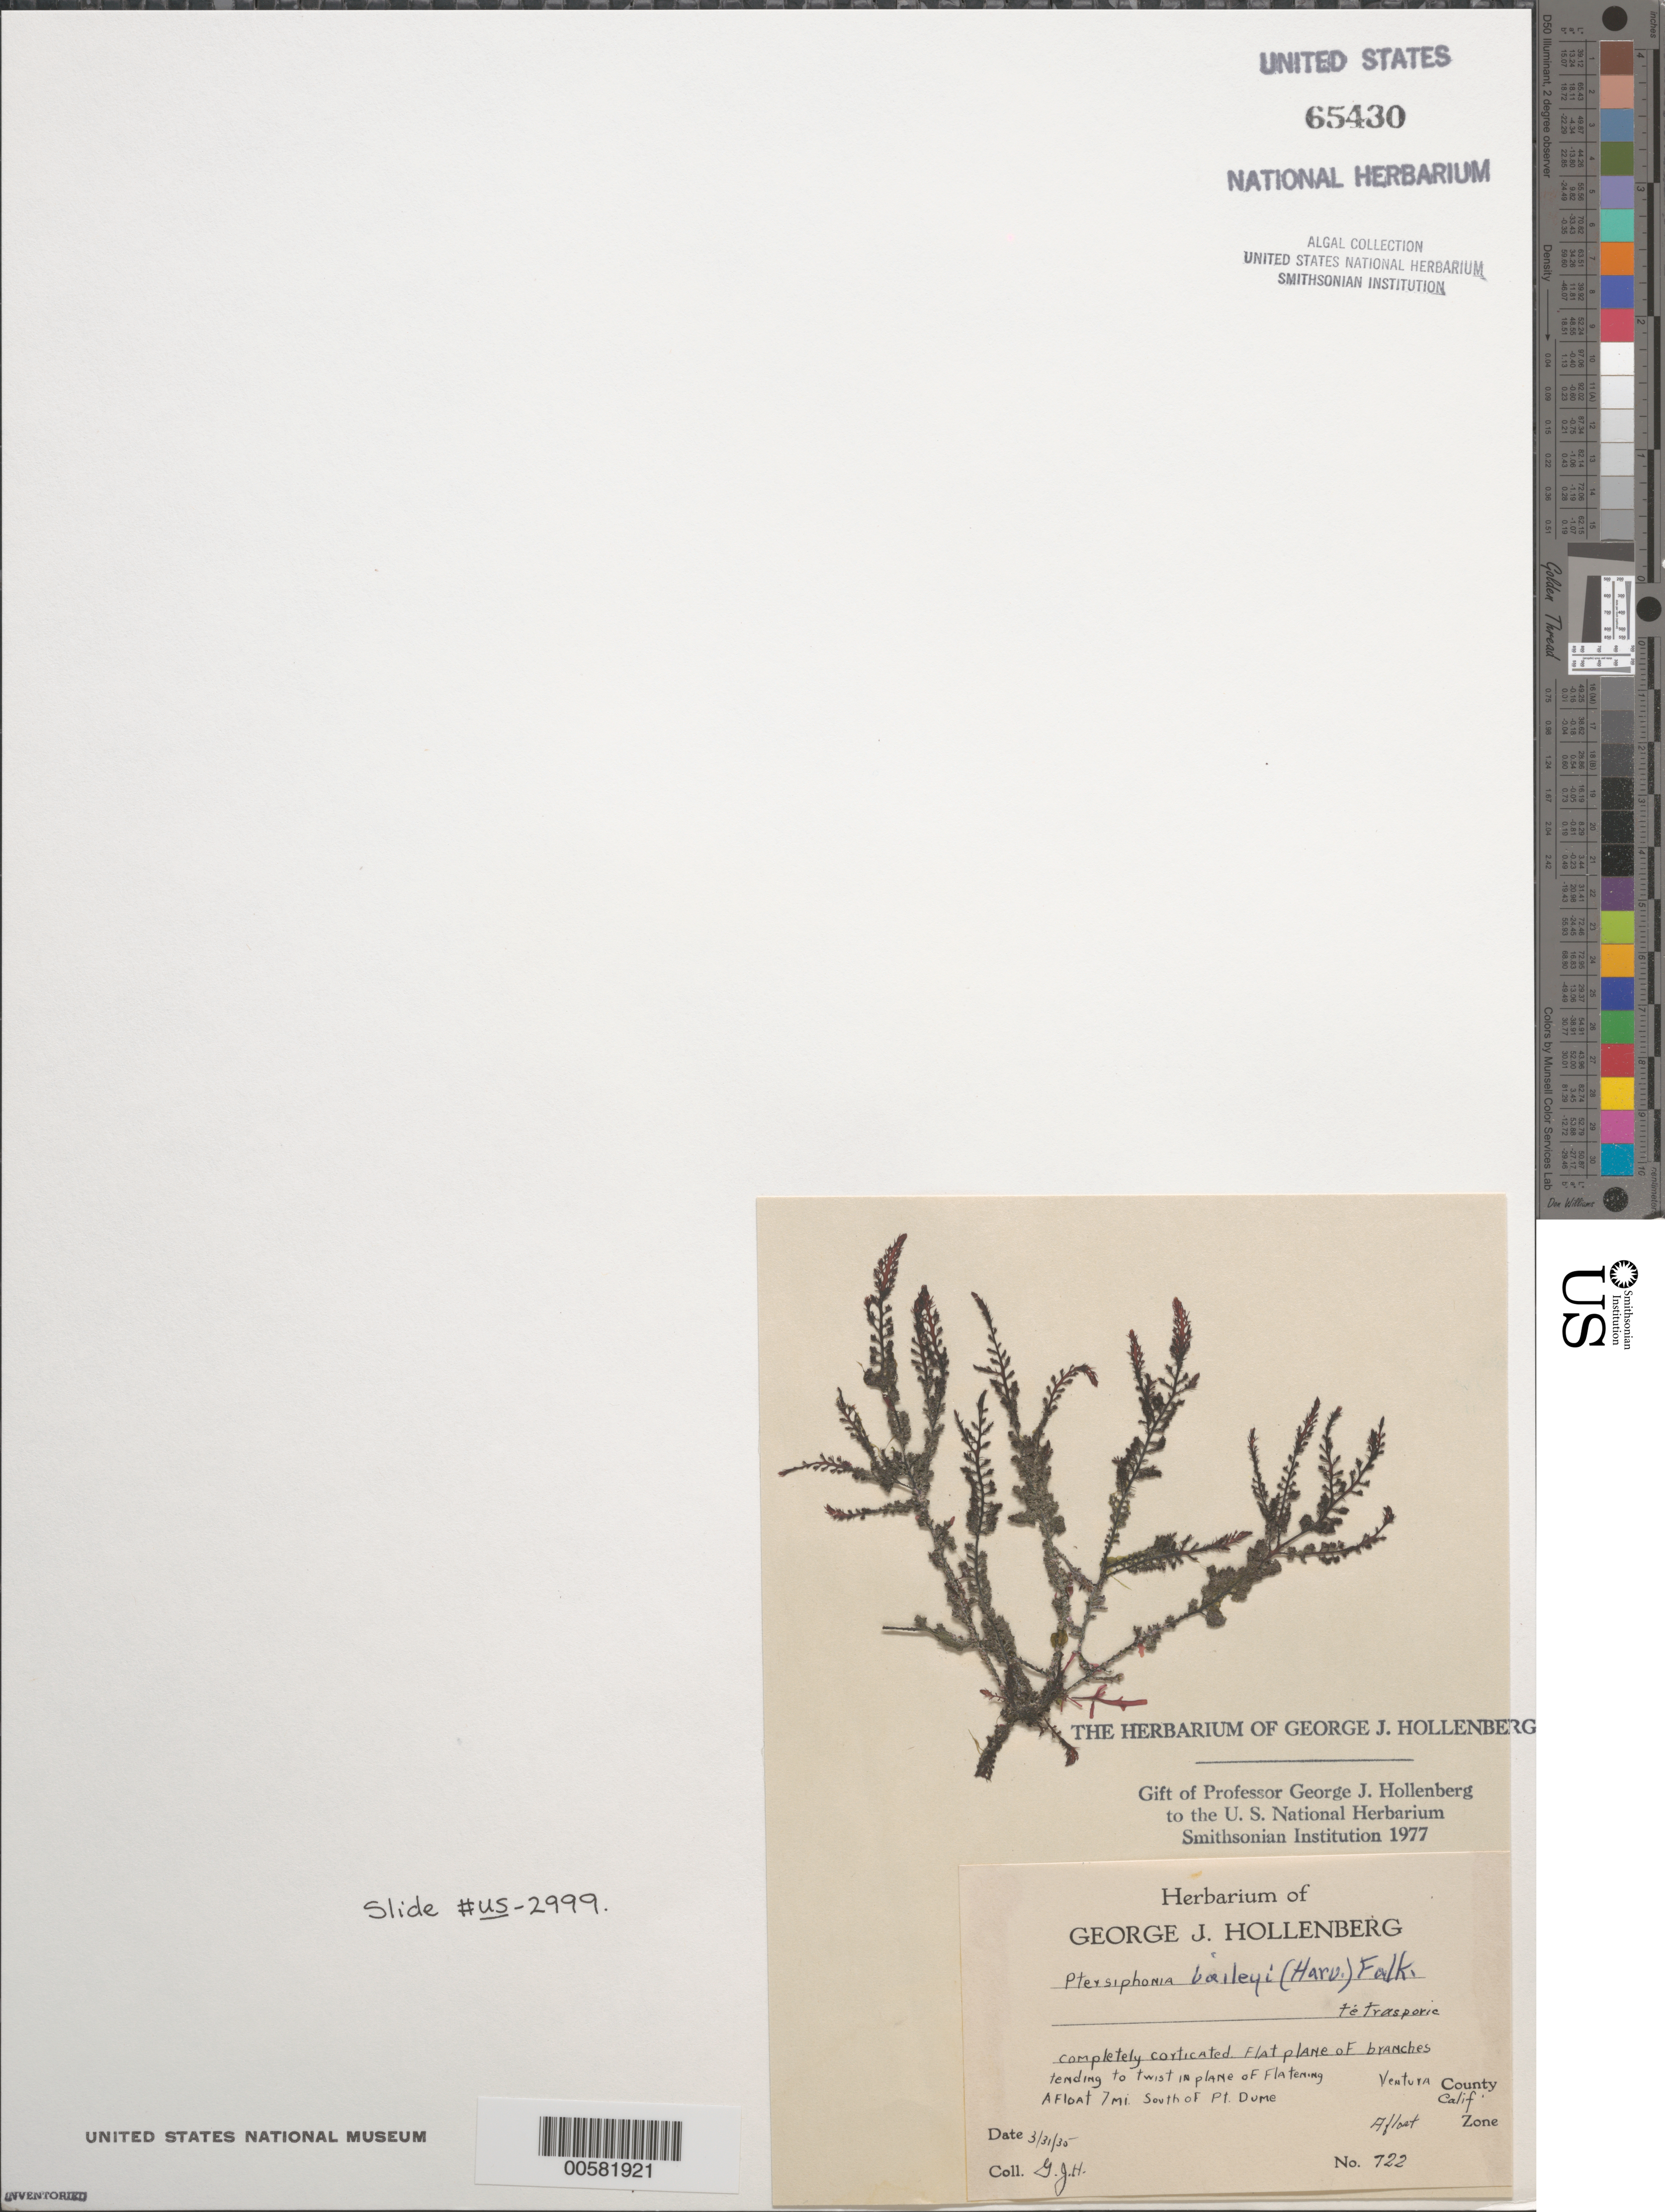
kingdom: Plantae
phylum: Rhodophyta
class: Florideophyceae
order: Ceramiales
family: Rhodomelaceae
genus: Symphyocladiella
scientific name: Symphyocladiella baileyi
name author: (Harvey) D.E.Bustamante et al.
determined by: Algae name updating Project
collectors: G. Hollenberg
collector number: GJH 722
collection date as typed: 31 Mar 1935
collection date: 1935-03-31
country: United States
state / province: California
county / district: Ventura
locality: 7 miles south of Point Dume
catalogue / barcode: US 65430